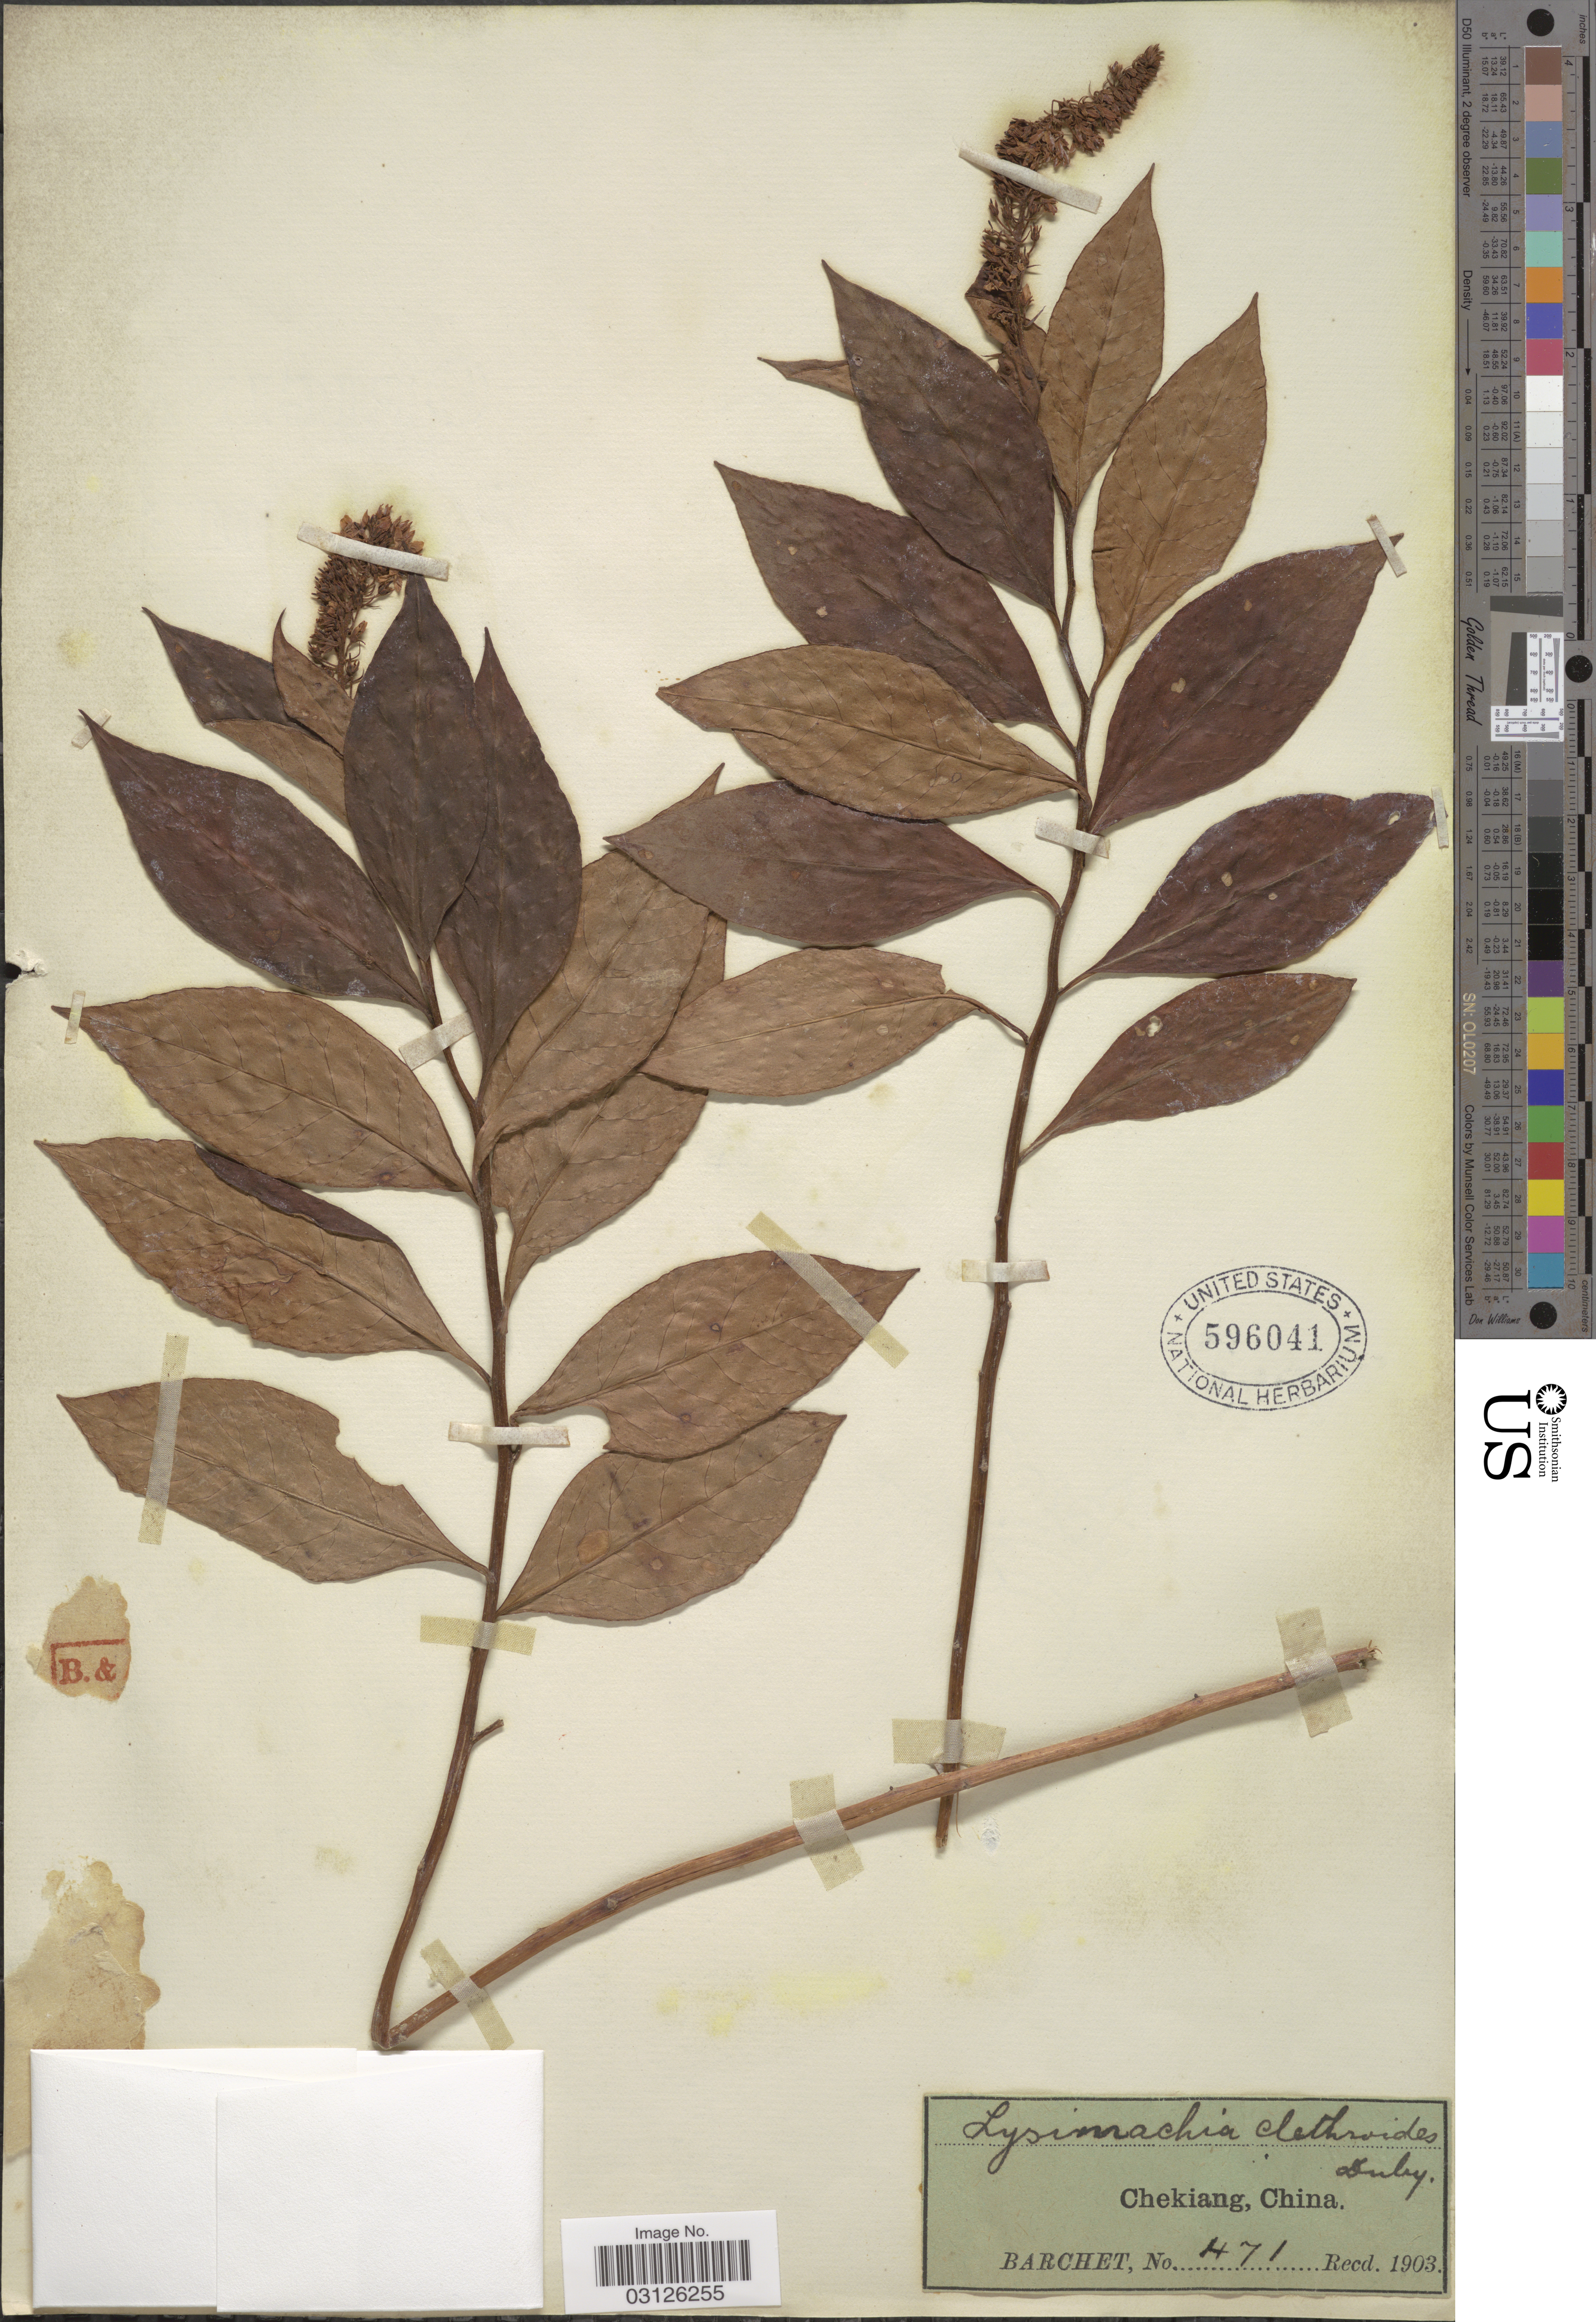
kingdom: Plantae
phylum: Tracheophyta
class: Magnoliopsida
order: Ericales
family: Primulaceae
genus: Lysimachia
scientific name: Lysimachia clethroides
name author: Duby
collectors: S. P. Barchet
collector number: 471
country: China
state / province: Zhejiang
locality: Chekiang.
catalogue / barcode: US 596041